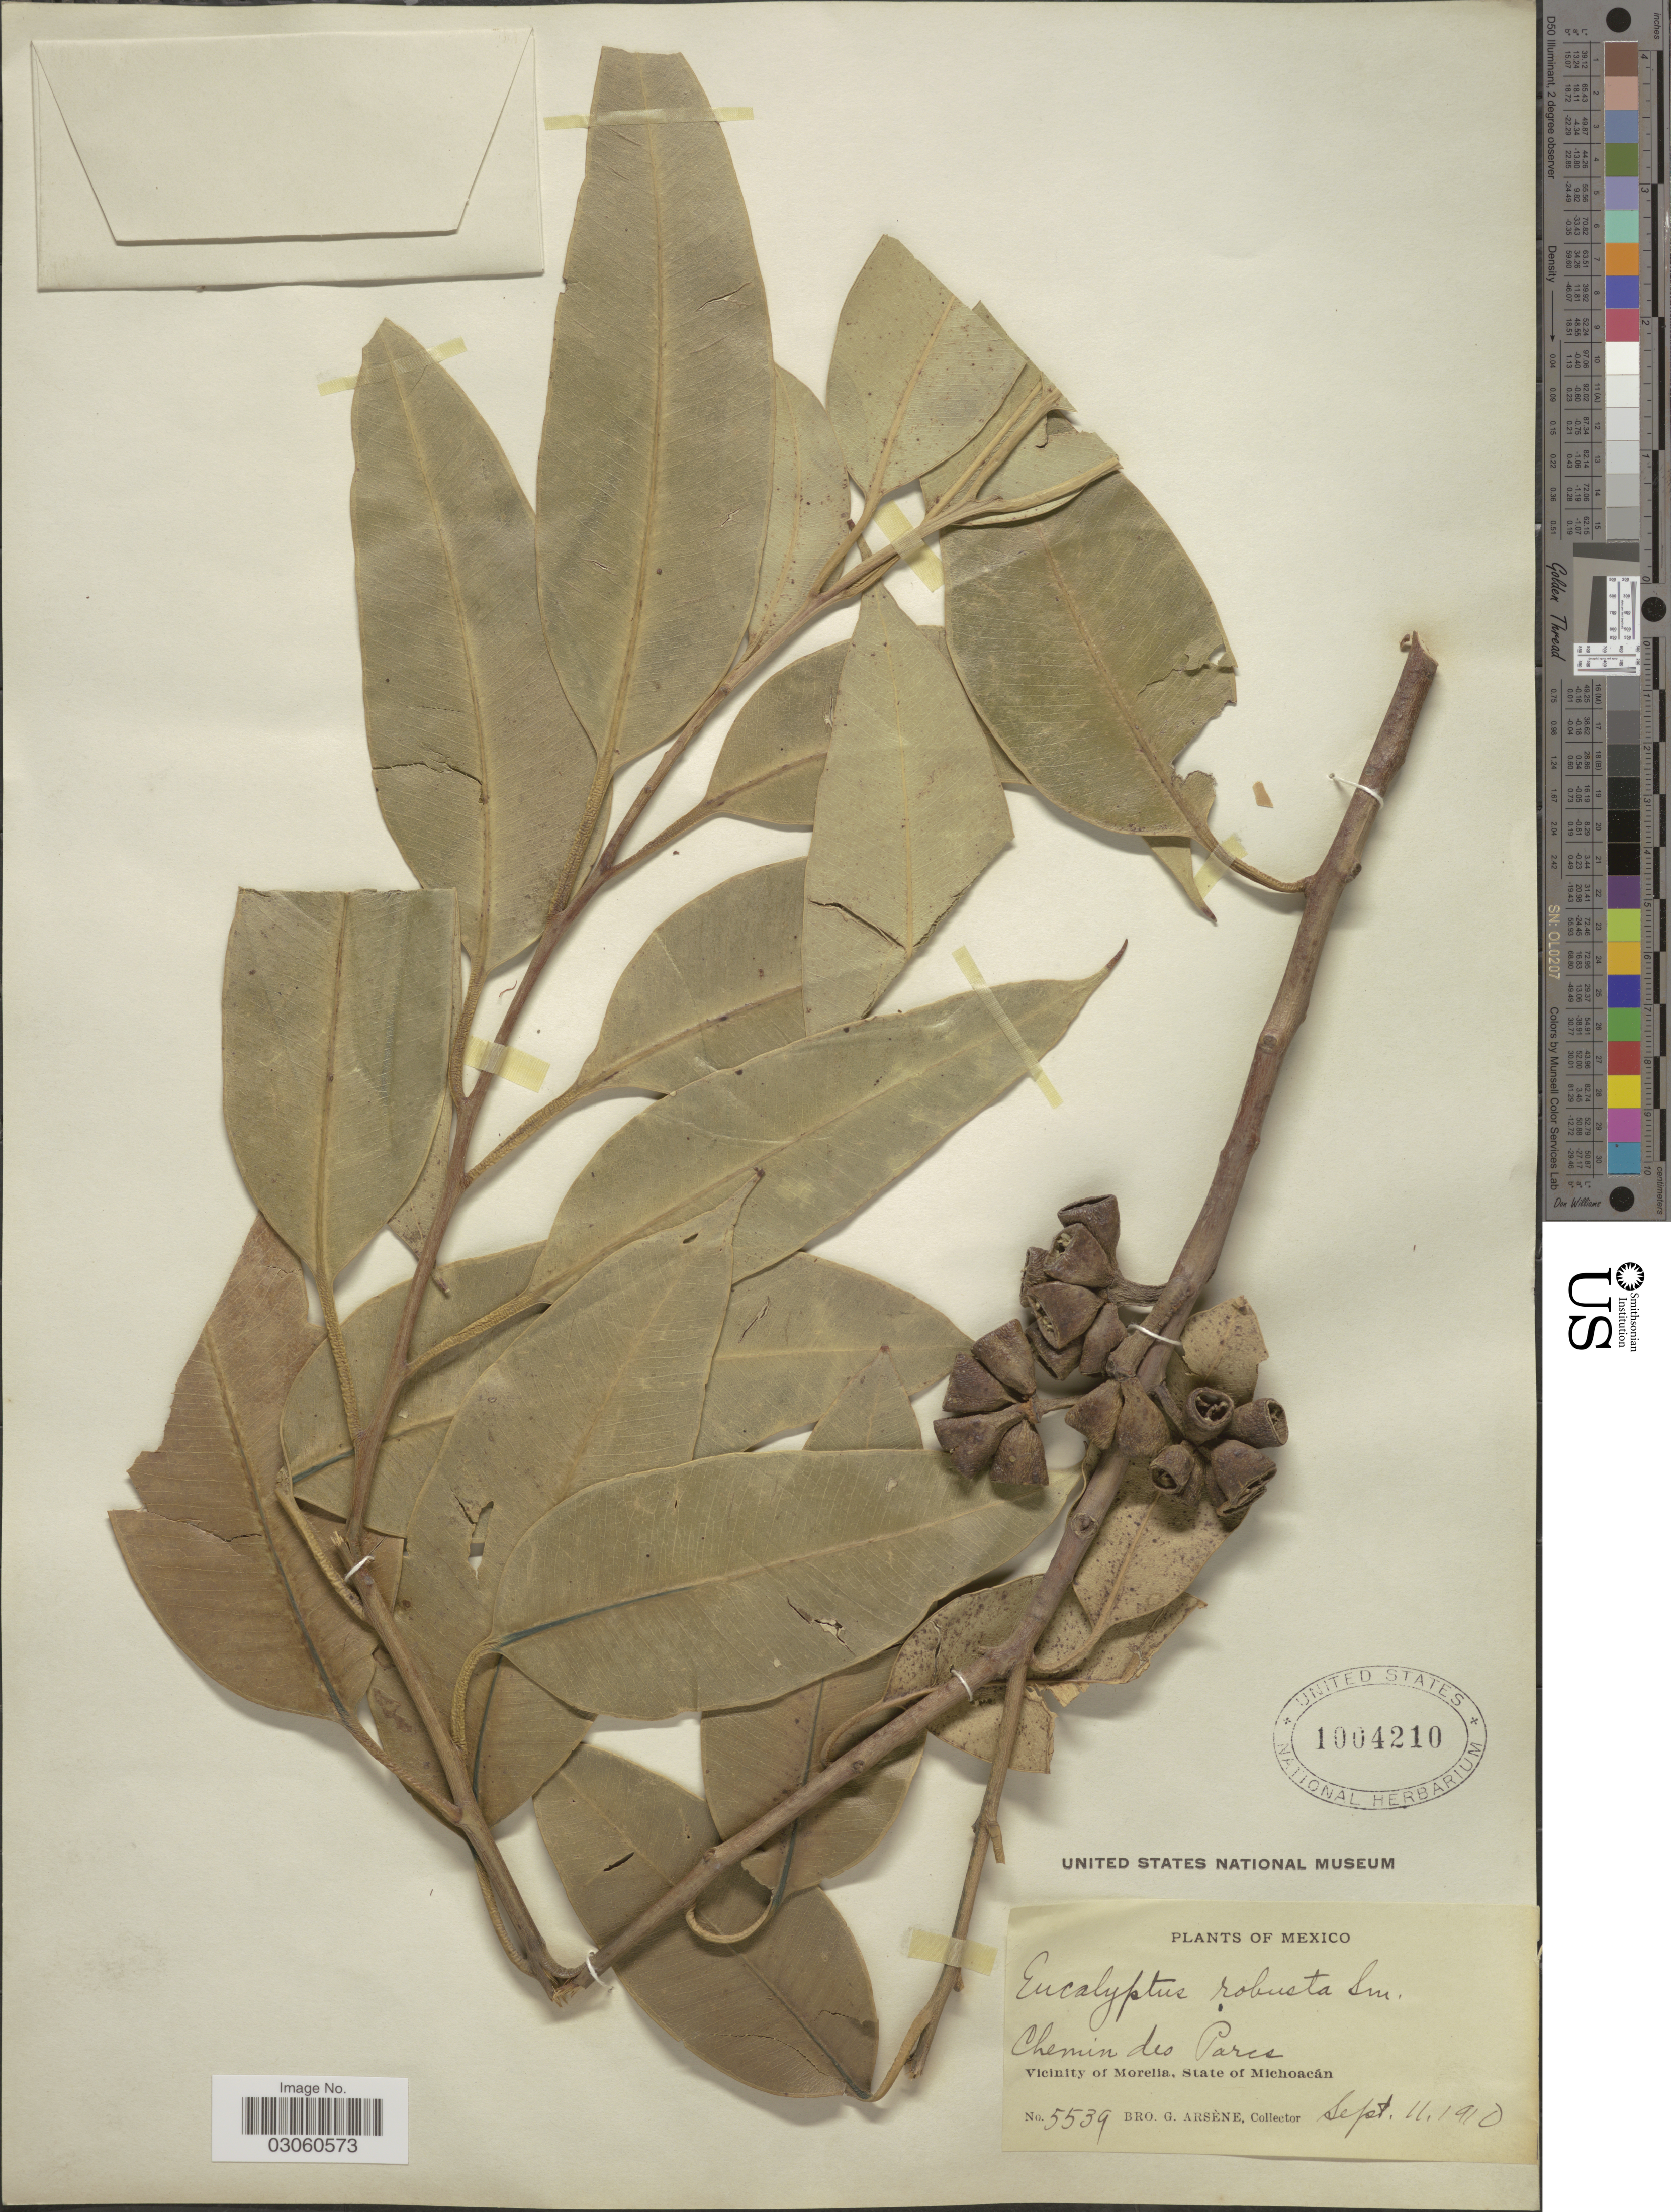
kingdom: Plantae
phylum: Tracheophyta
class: Magnoliopsida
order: Myrtales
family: Myrtaceae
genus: Eucalyptus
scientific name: Eucalyptus robusta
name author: Sm.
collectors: Bro. G. Arsène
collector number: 5539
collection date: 1910-09-11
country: Mexico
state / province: Michoacán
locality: Chemin des Parcs. Vicinity of Morelia, State of Michoacán.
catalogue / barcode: US 1004210